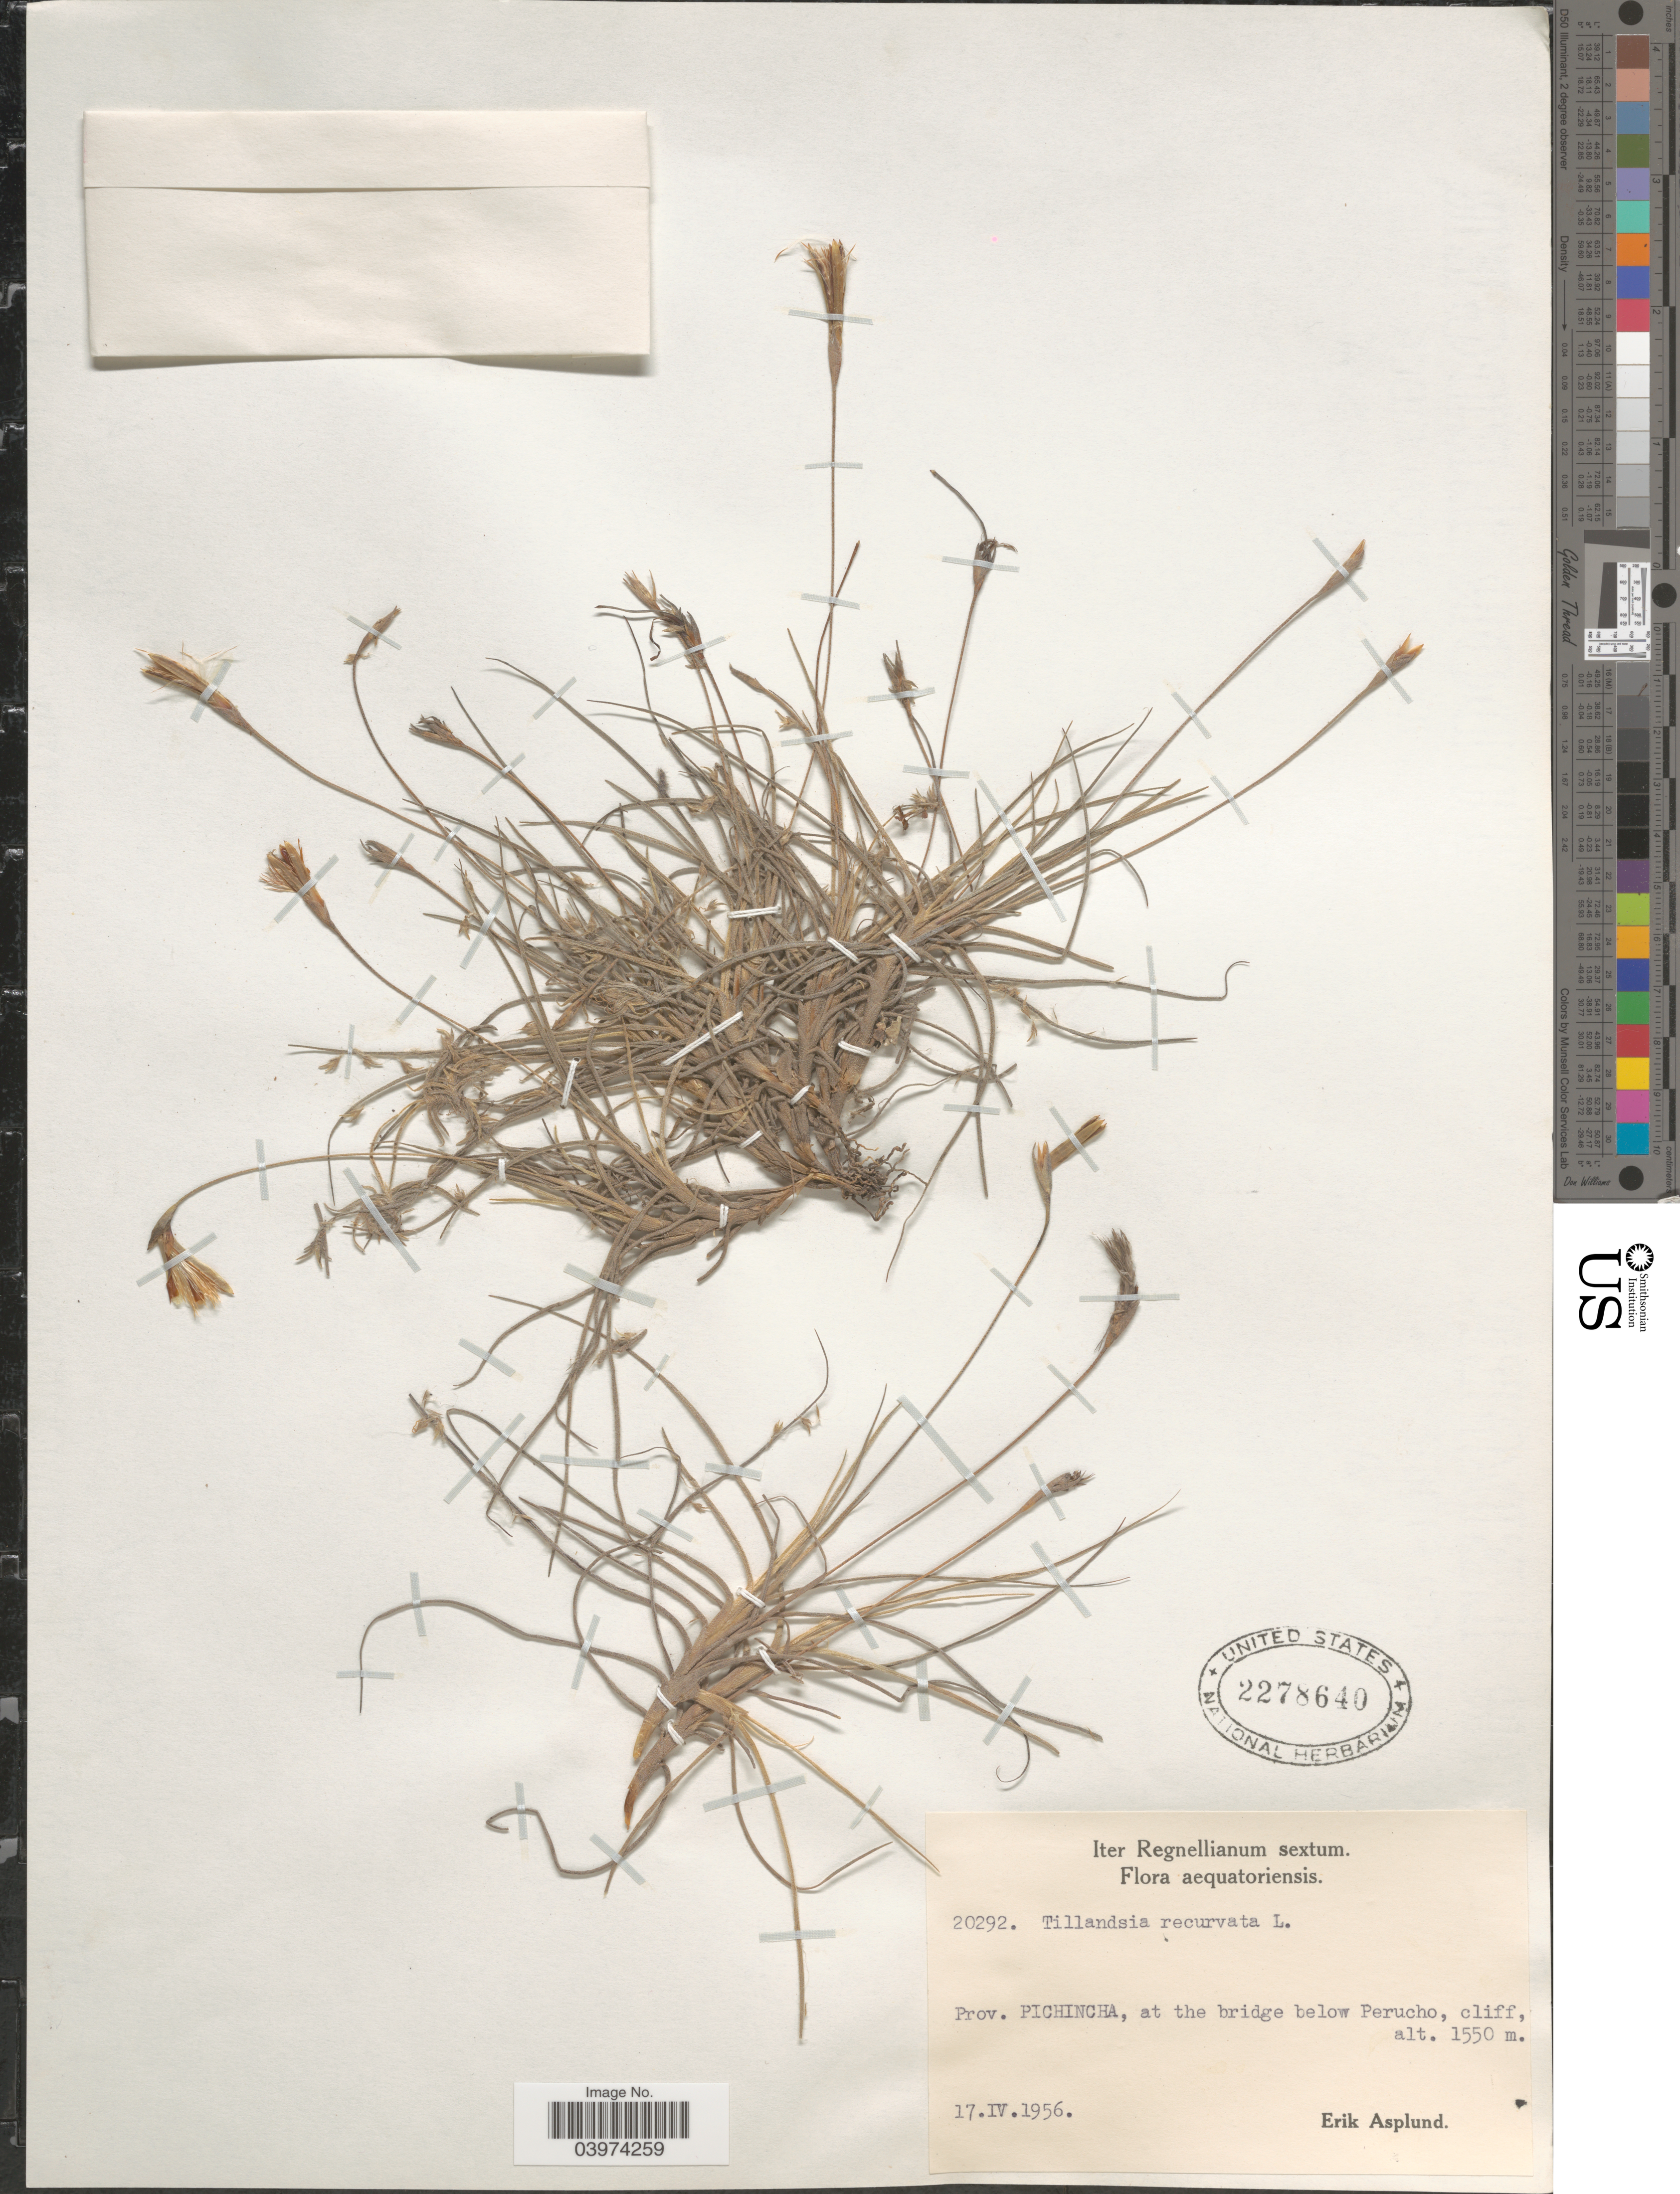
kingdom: Plantae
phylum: Tracheophyta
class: Liliopsida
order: Poales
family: Bromeliaceae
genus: Tillandsia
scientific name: Tillandsia recurvata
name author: L.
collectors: E. Asplund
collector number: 20292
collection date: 1956-04-17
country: Ecuador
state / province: Pichincha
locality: Iter Regnellianum sextum. Aequatoriensis. Prov. Pichincha, at the bridge below Perucho.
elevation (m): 1550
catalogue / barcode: US 2278640